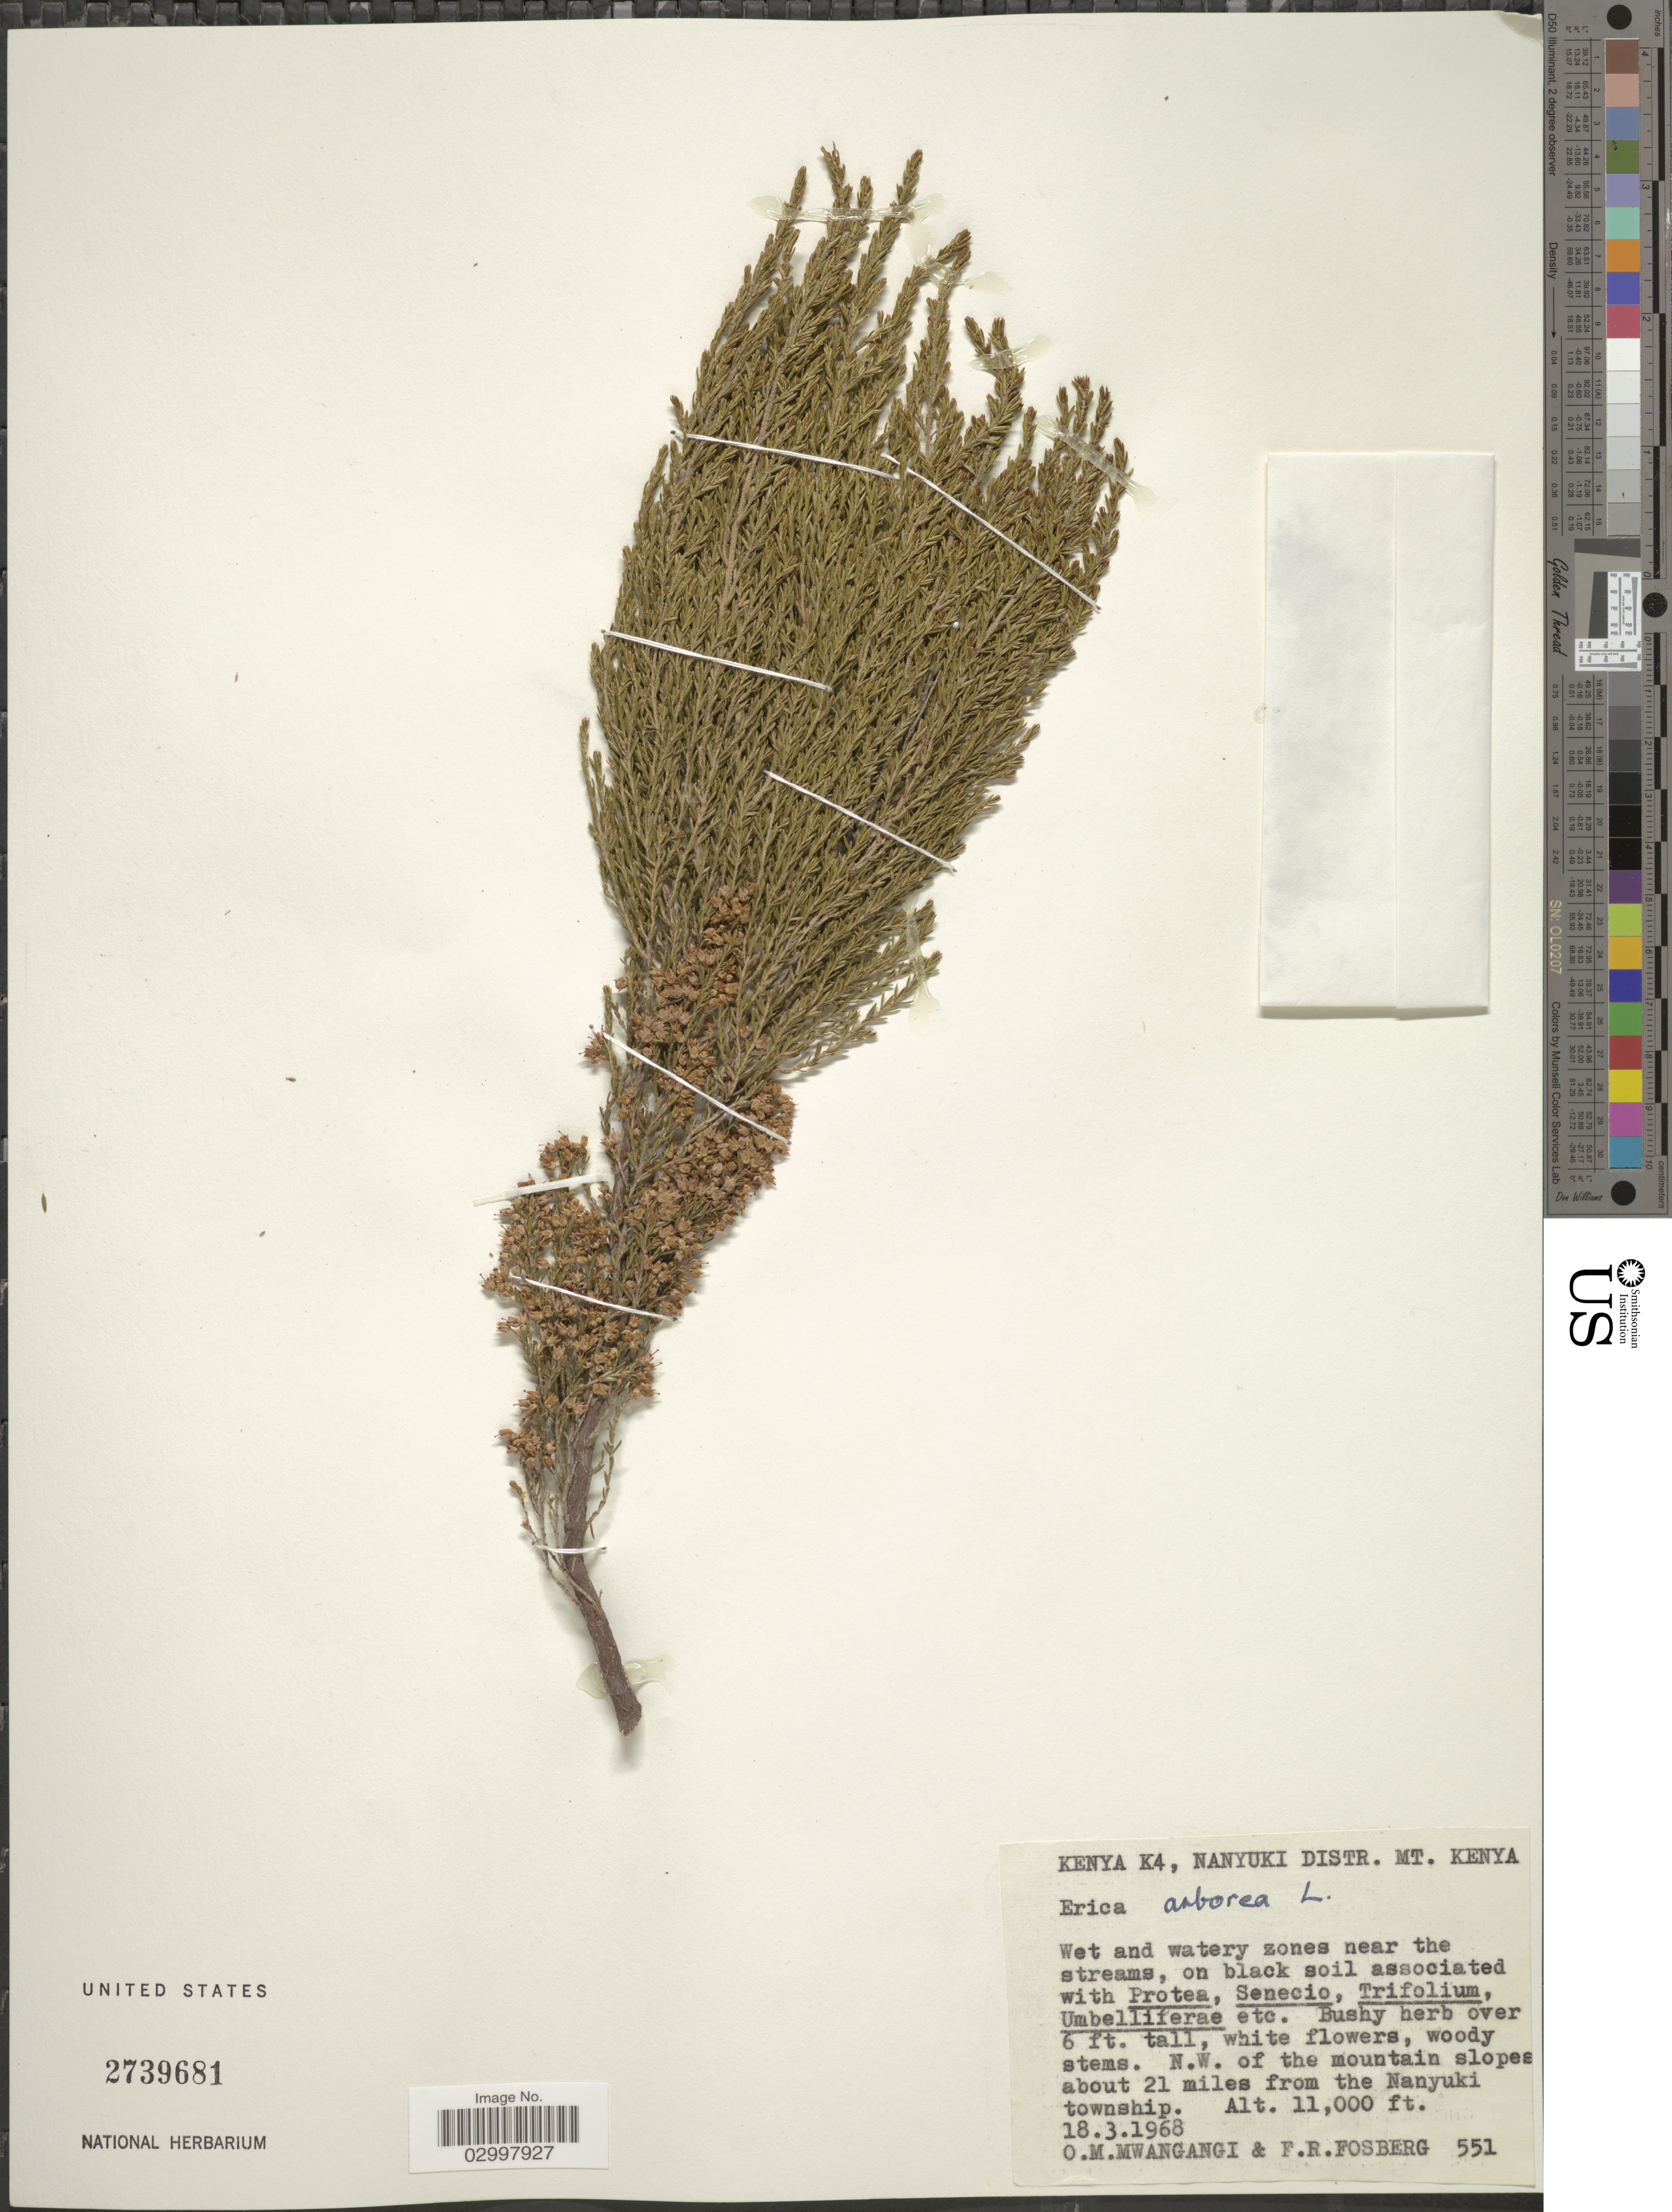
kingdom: Plantae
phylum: Tracheophyta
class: Magnoliopsida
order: Ericales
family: Ericaceae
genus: Erica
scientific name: Erica arborea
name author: L.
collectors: O. M. Mwangangi & F. R. Fosberg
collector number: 551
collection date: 1968-03-18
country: Kenya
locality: K4, Nanyuki Distr. Mt. Kenya. N.W. of the mountain slopes about 21 miles from the Nanyuki township.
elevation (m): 3353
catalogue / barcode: US 2739681